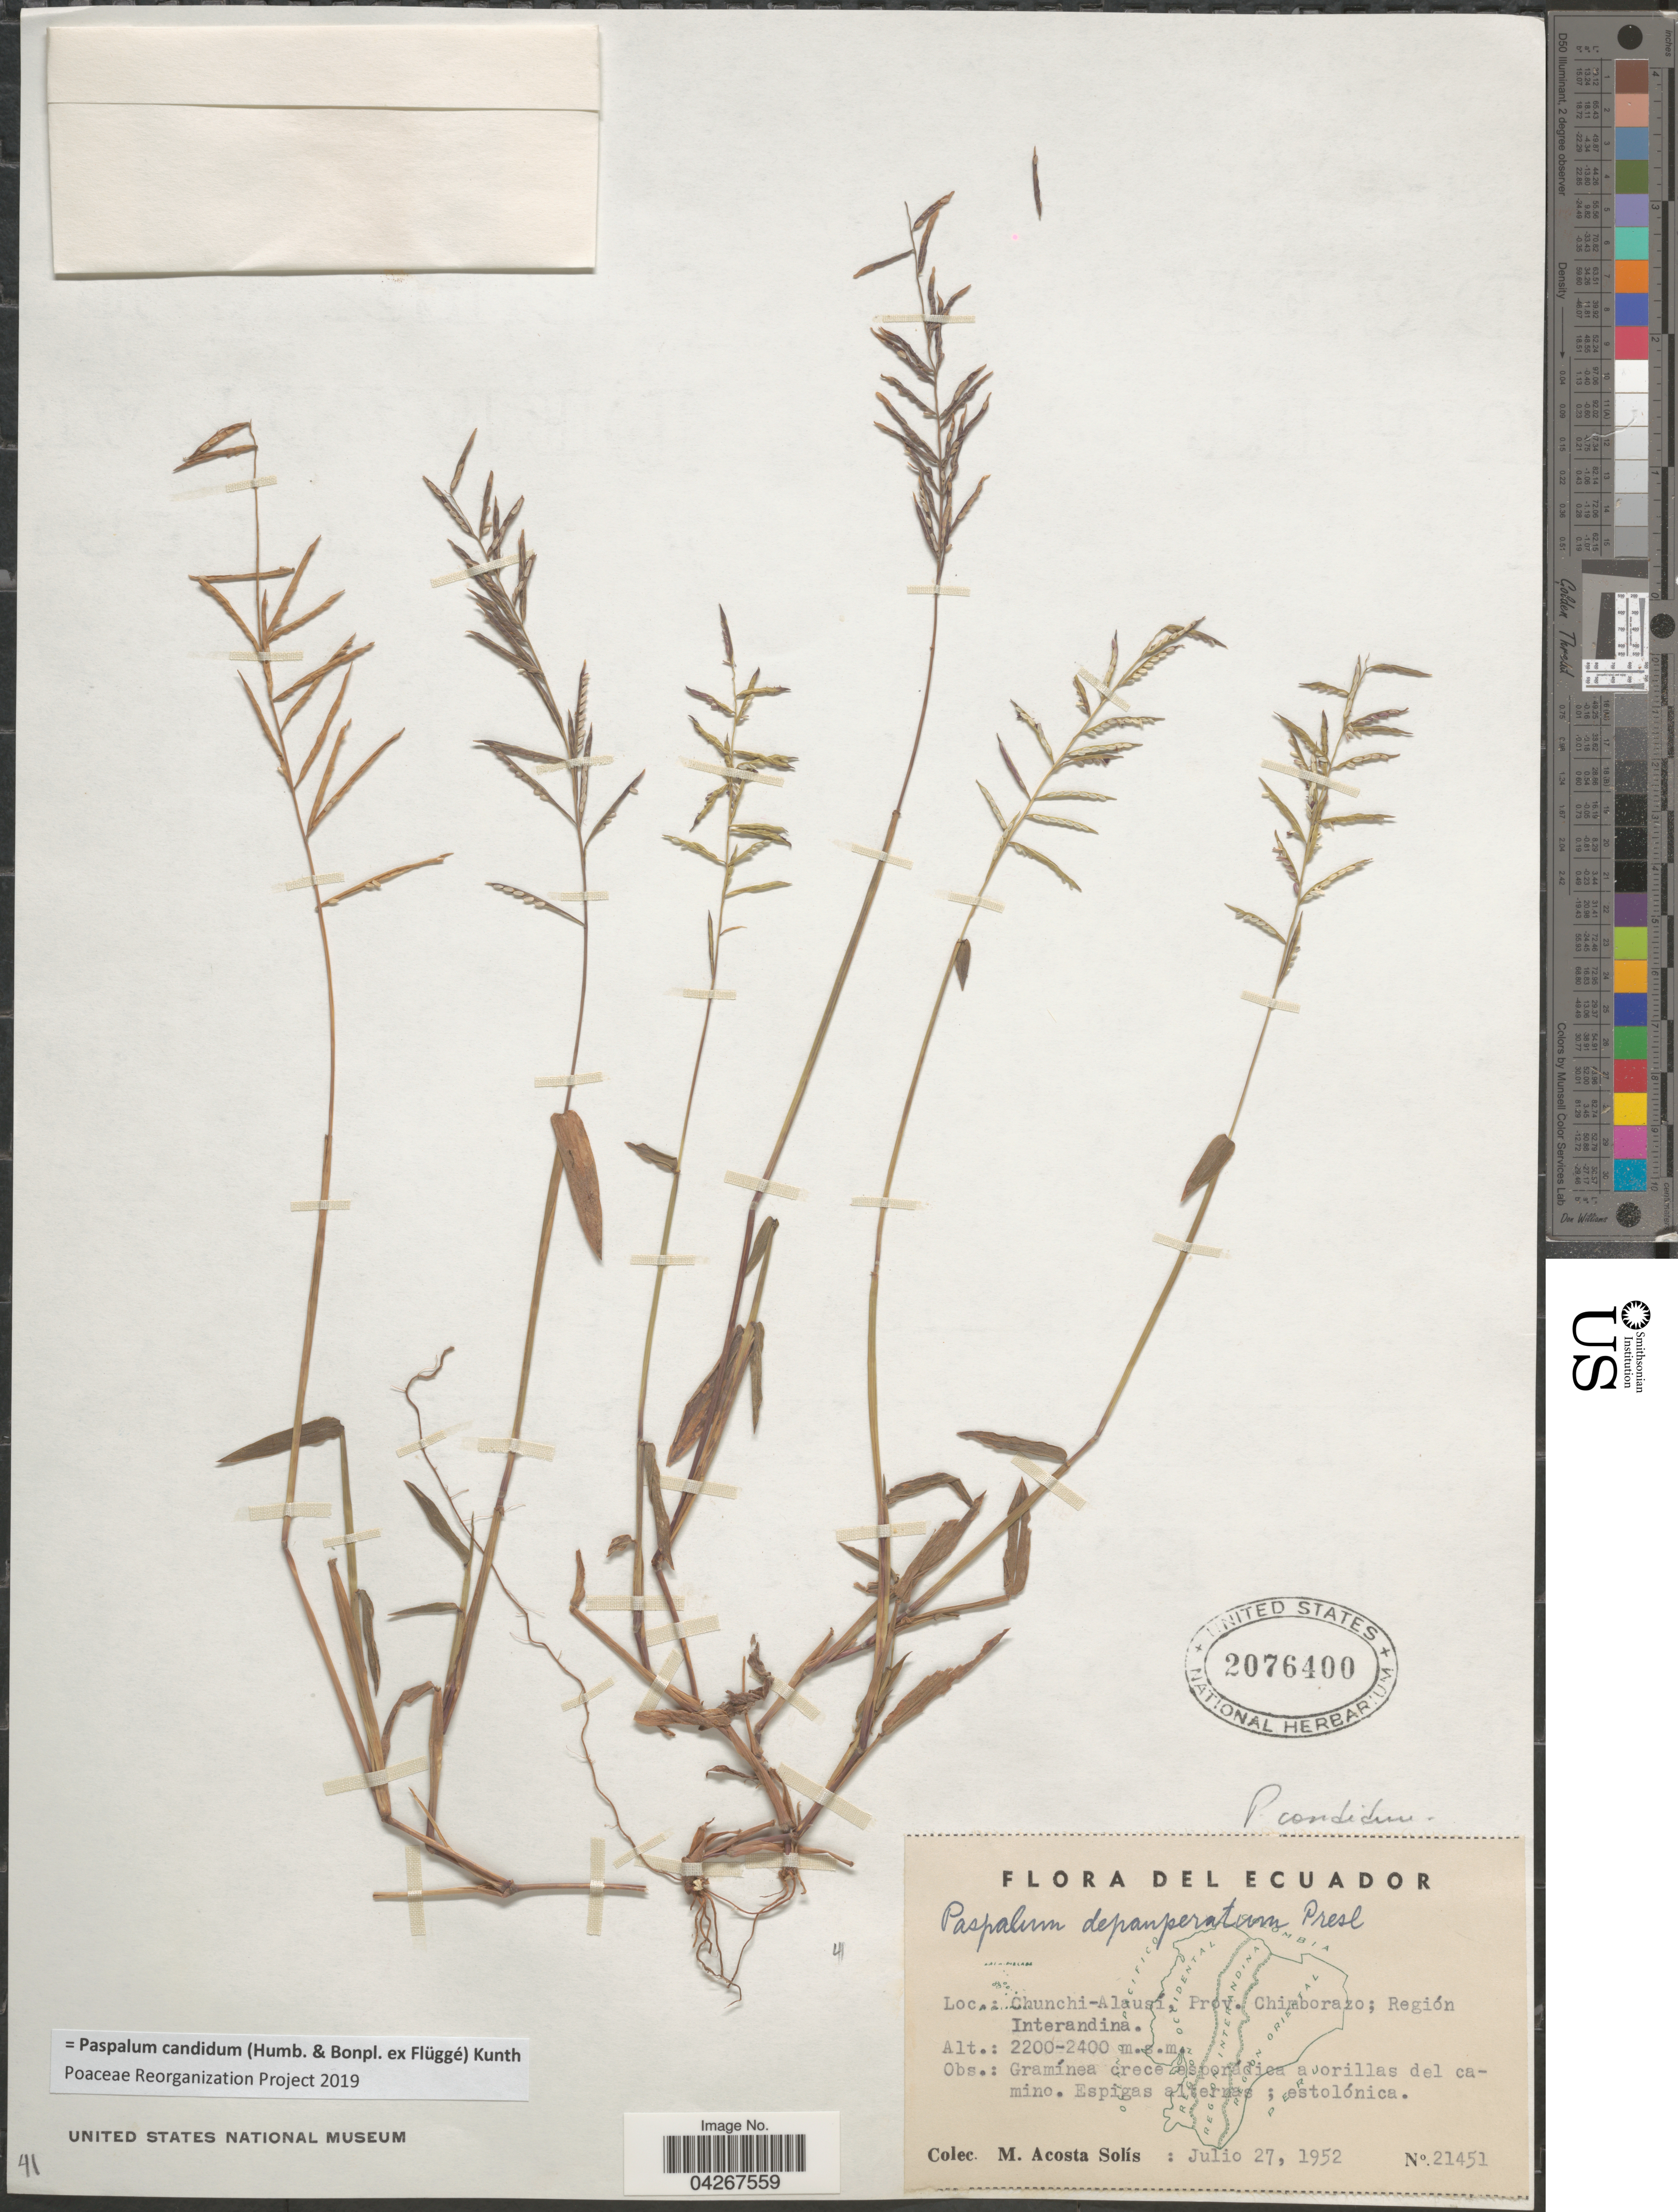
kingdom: Plantae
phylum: Tracheophyta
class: Liliopsida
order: Poales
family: Poaceae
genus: Paspalum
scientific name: Paspalum candidum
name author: (Humb. & Bonpl. ex Fleugge) Kunth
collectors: M. Acosta Solis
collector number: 21451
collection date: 1952-07-27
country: Ecuador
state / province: Chimborazo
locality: Chunchi-Alausi; Región Interandina.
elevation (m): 2200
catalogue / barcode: US 2076400